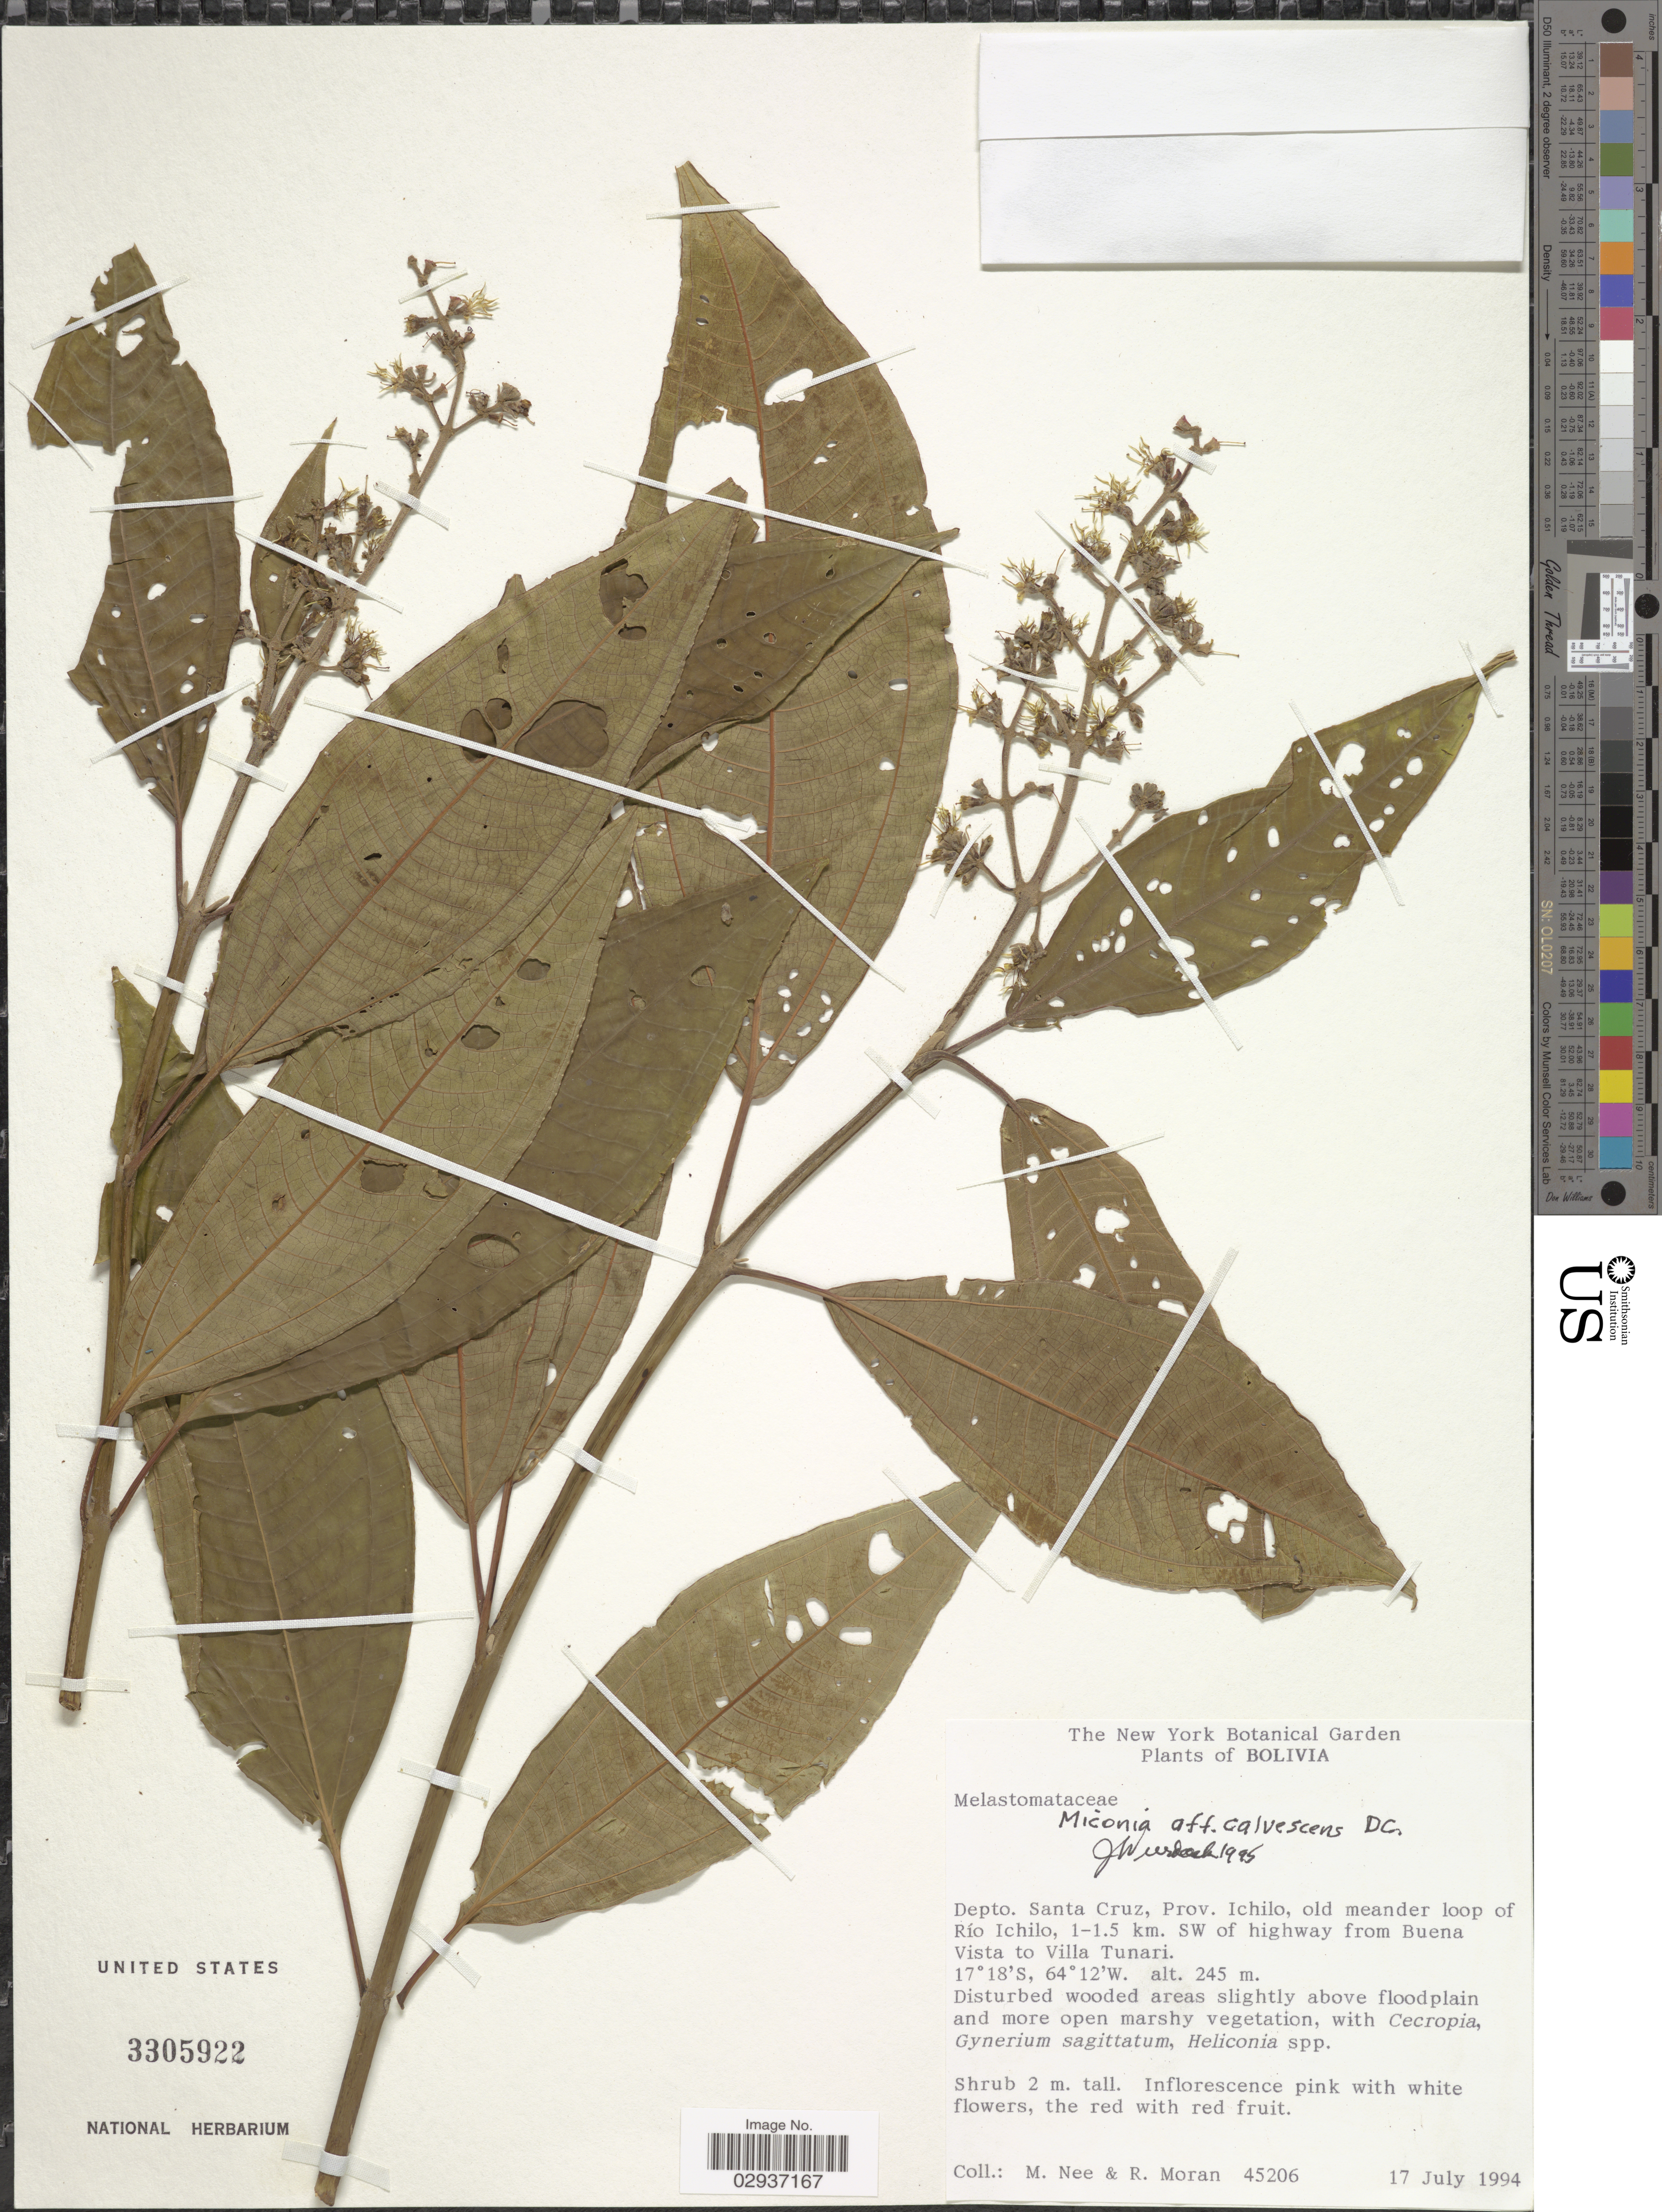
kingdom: Plantae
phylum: Tracheophyta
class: Magnoliopsida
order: Myrtales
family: Melastomataceae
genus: Miconia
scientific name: Miconia calvescens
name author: DC.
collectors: M. Nee & R. Moran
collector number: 45206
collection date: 1994-07-17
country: Bolivia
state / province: Santa Cruz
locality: Depto. Santa Cruz, Prov. Ichilo, old meander loop of Río Ichilo, 1-1.5 km. SW of highway from Buena Vista to Villa Tunari.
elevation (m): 245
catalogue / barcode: US 3305922